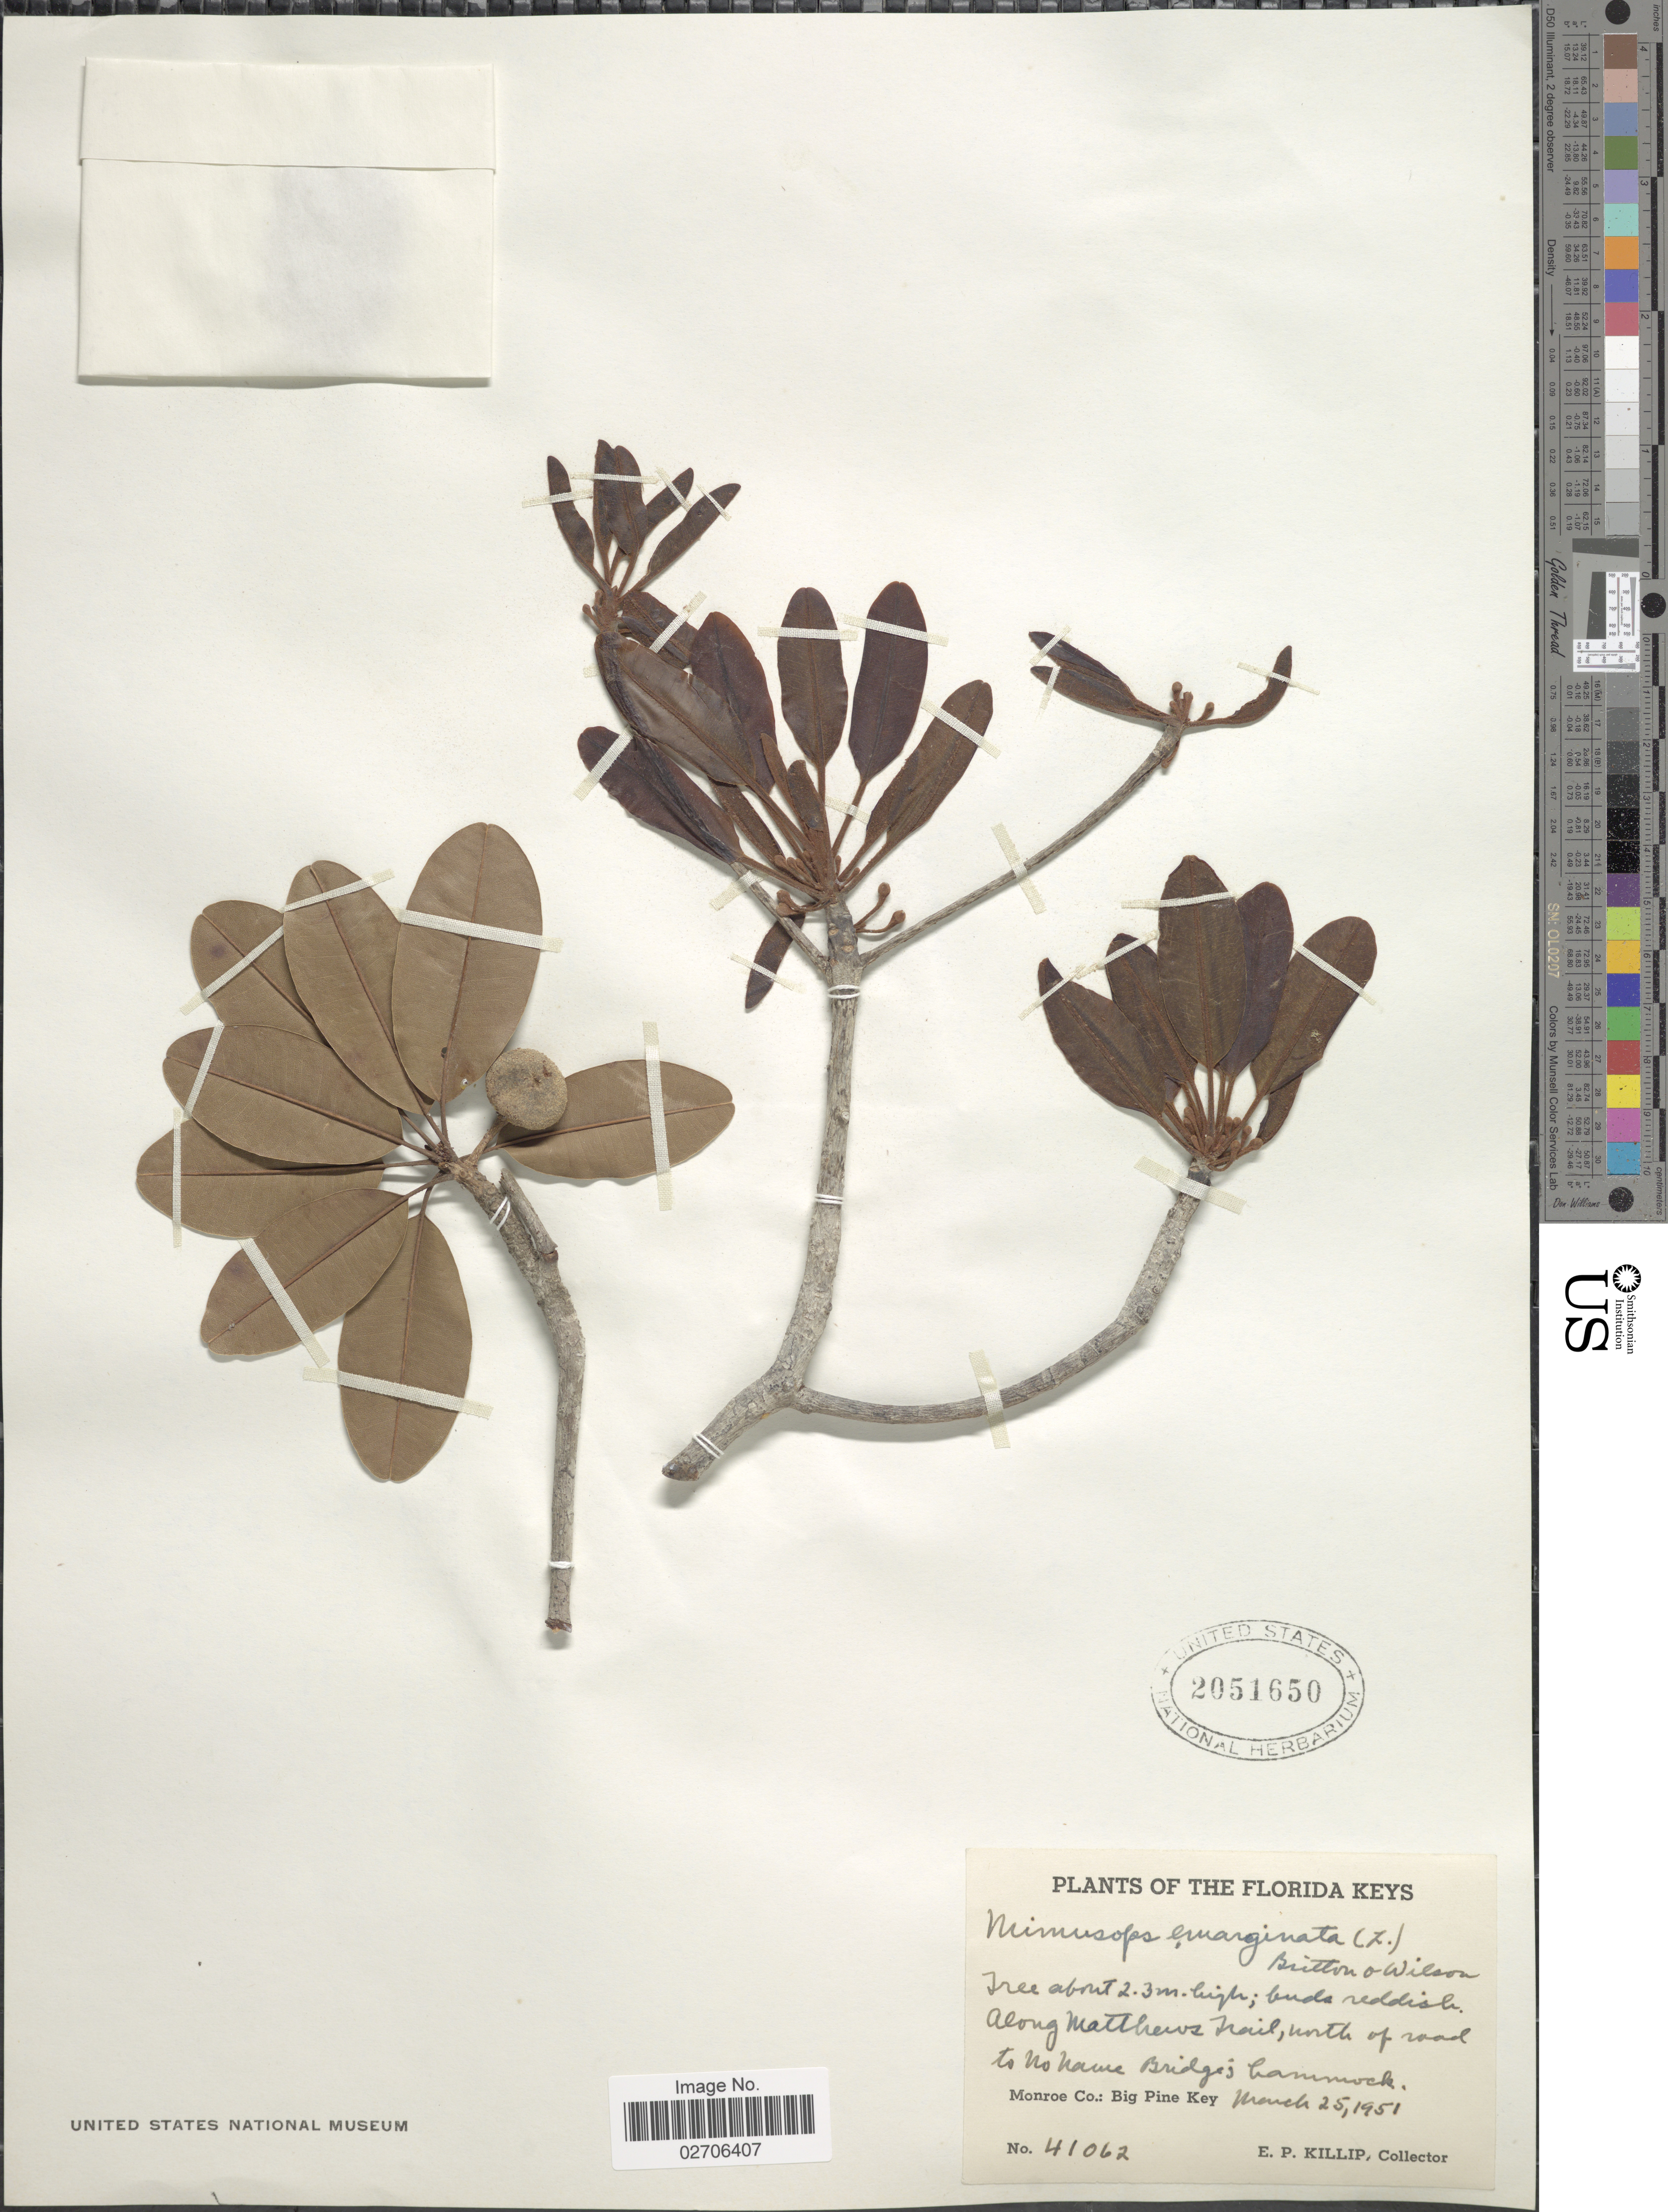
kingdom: Plantae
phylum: Tracheophyta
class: Magnoliopsida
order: Ericales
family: Sapotaceae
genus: Manilkara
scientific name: Manilkara emarginata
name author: (L.) Britton & P. Wilson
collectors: E. P. Killip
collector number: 41062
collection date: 1951-03-25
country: United States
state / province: Florida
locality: The Florida Keys: along Mathhews Trail, north of road to No Naure Bridges; hammock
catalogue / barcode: US 2051650